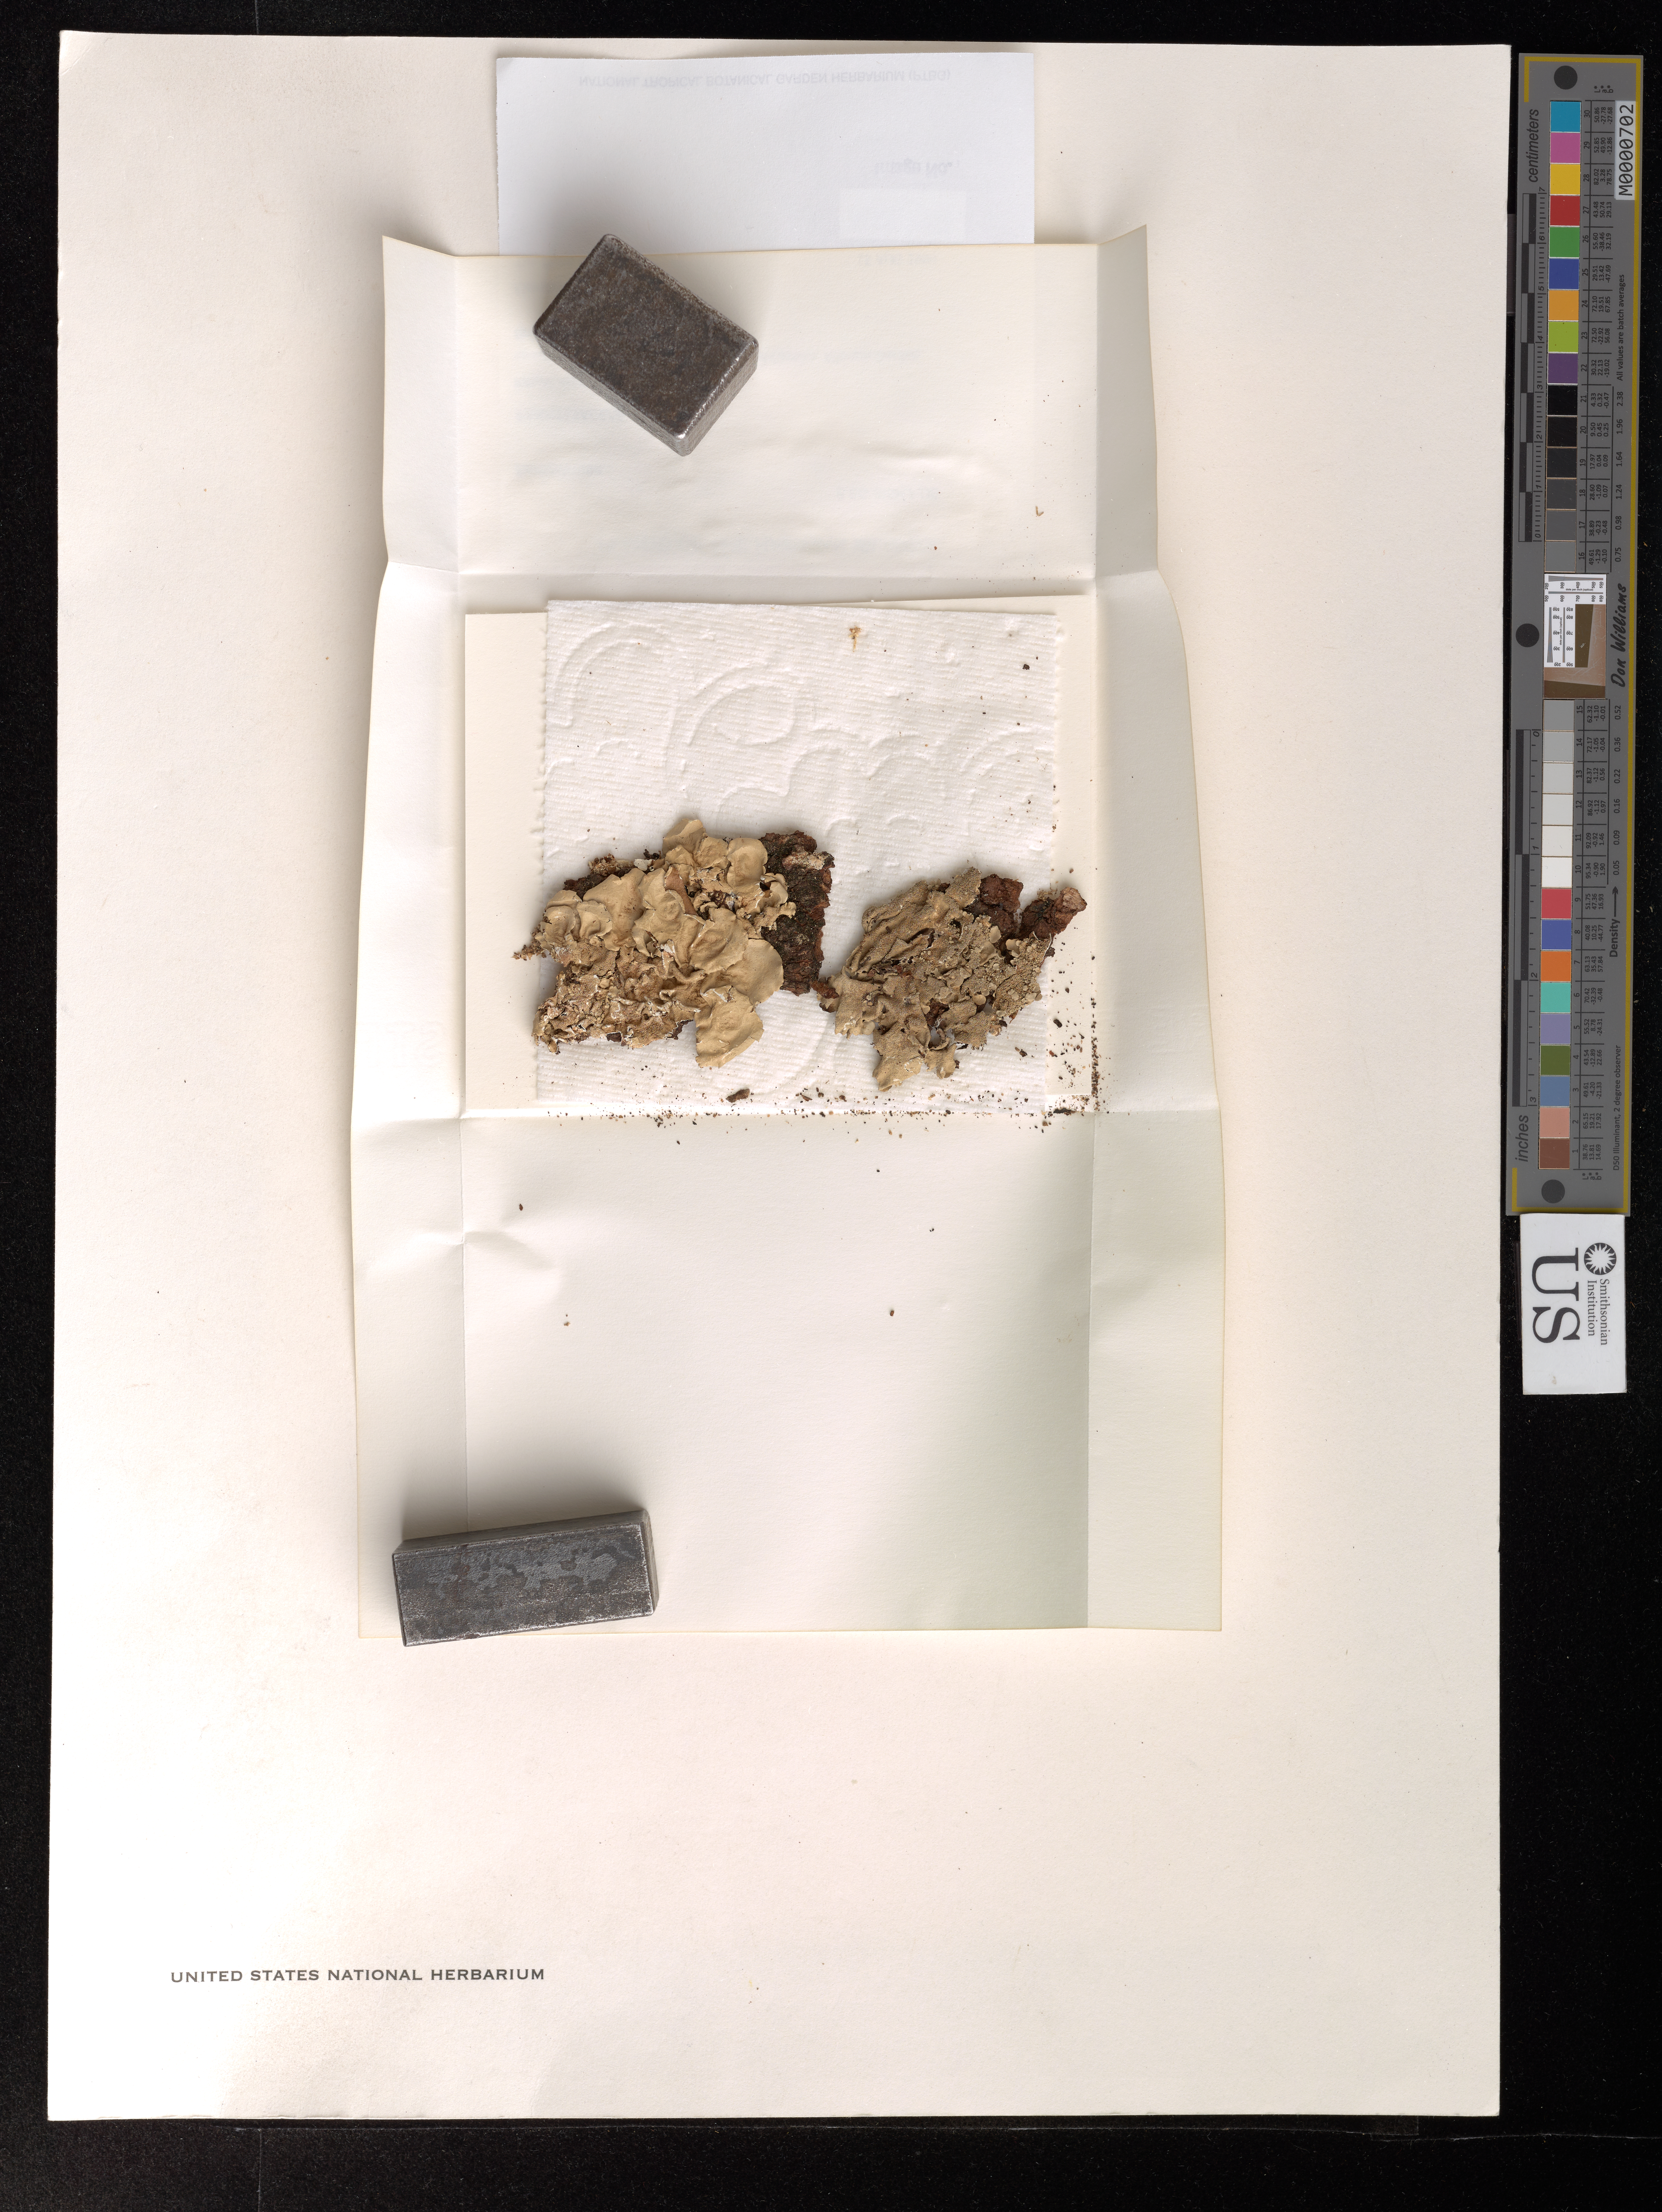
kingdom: Fungi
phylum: Ascomycota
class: Lecanoromycetes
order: Lecanorales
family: Parmeliaceae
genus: Parmotrema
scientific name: Parmotrema sp.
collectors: T. W. Flynn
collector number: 5602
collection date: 1994-08-15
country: United States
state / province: Hawaii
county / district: Kauai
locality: Kauai Koloa District. Lawai Valley, National Tropical Botanical Garden, Allerton Garden.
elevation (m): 15